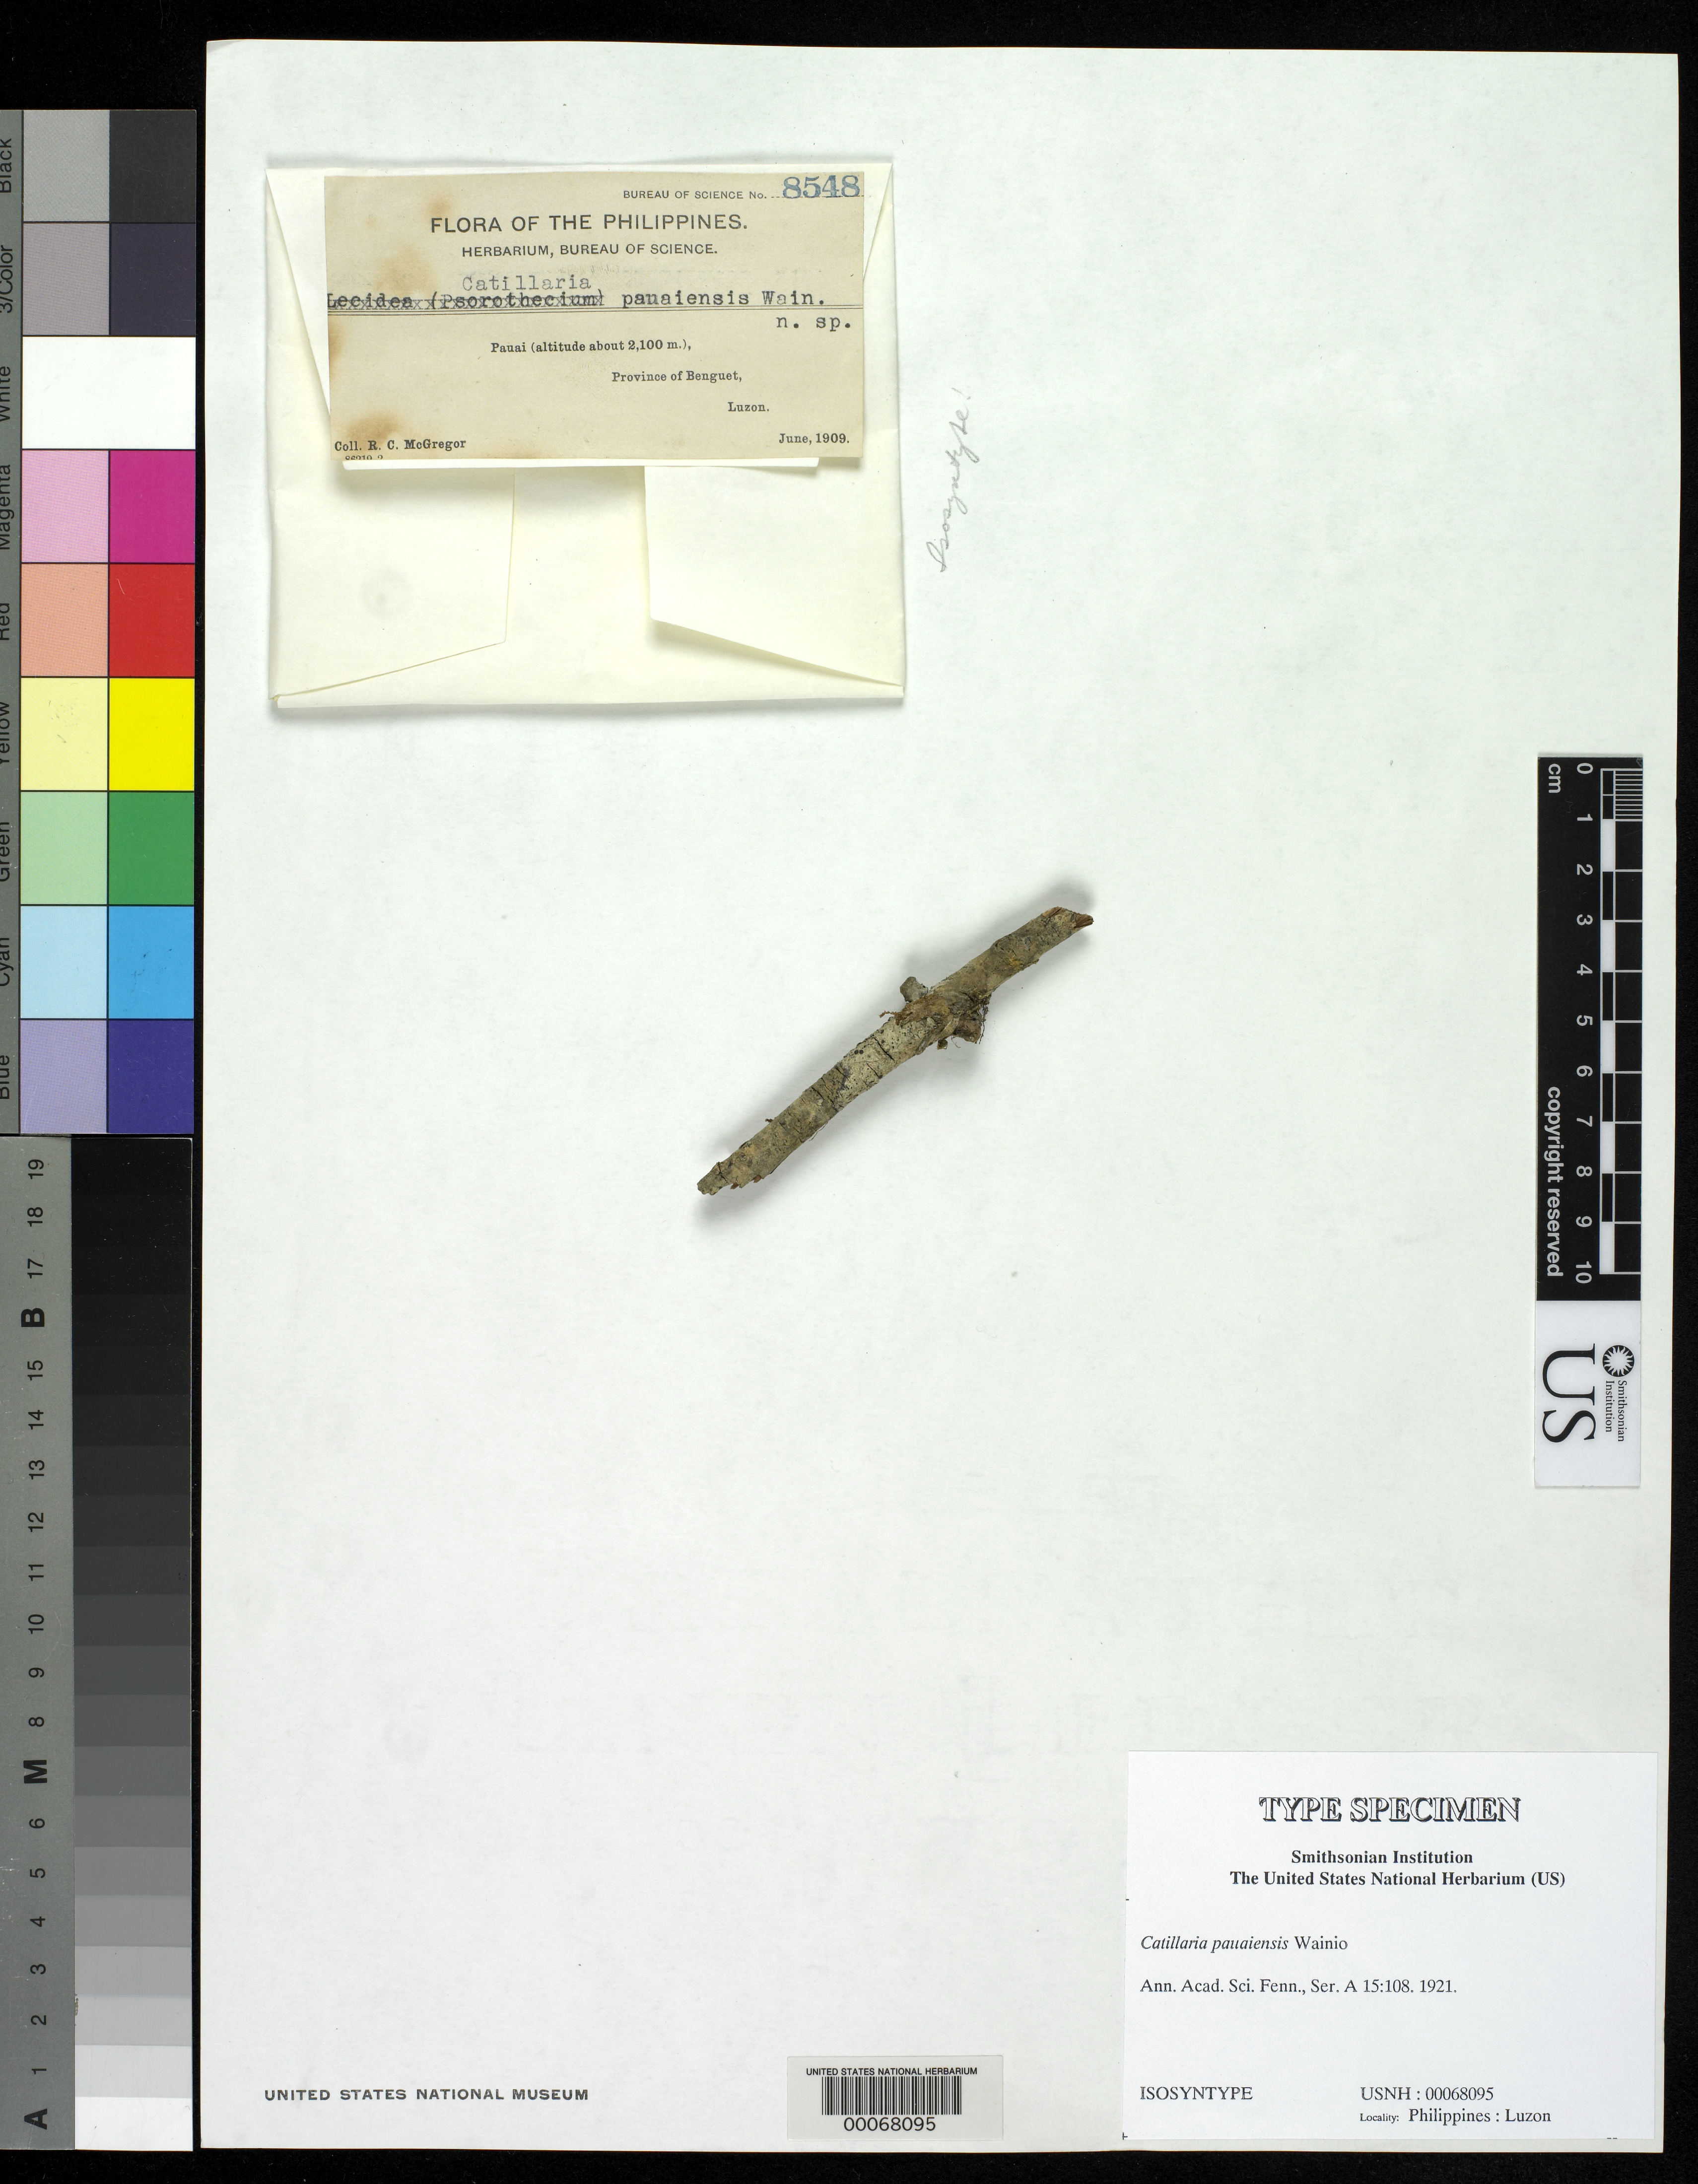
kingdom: Fungi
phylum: Ascomycota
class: Lecanoromycetes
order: Lecanorales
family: Catillariaceae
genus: Catillaria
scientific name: Catillaria pauaiensis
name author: Vain.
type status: Isosyntype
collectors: R. C. McGregor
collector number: Bur. Sci. 8548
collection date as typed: Jun 1909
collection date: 1909-06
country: Philippines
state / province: Cordillera (Administrative Region)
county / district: Benguet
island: Luzon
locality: Pauai.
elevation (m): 2100